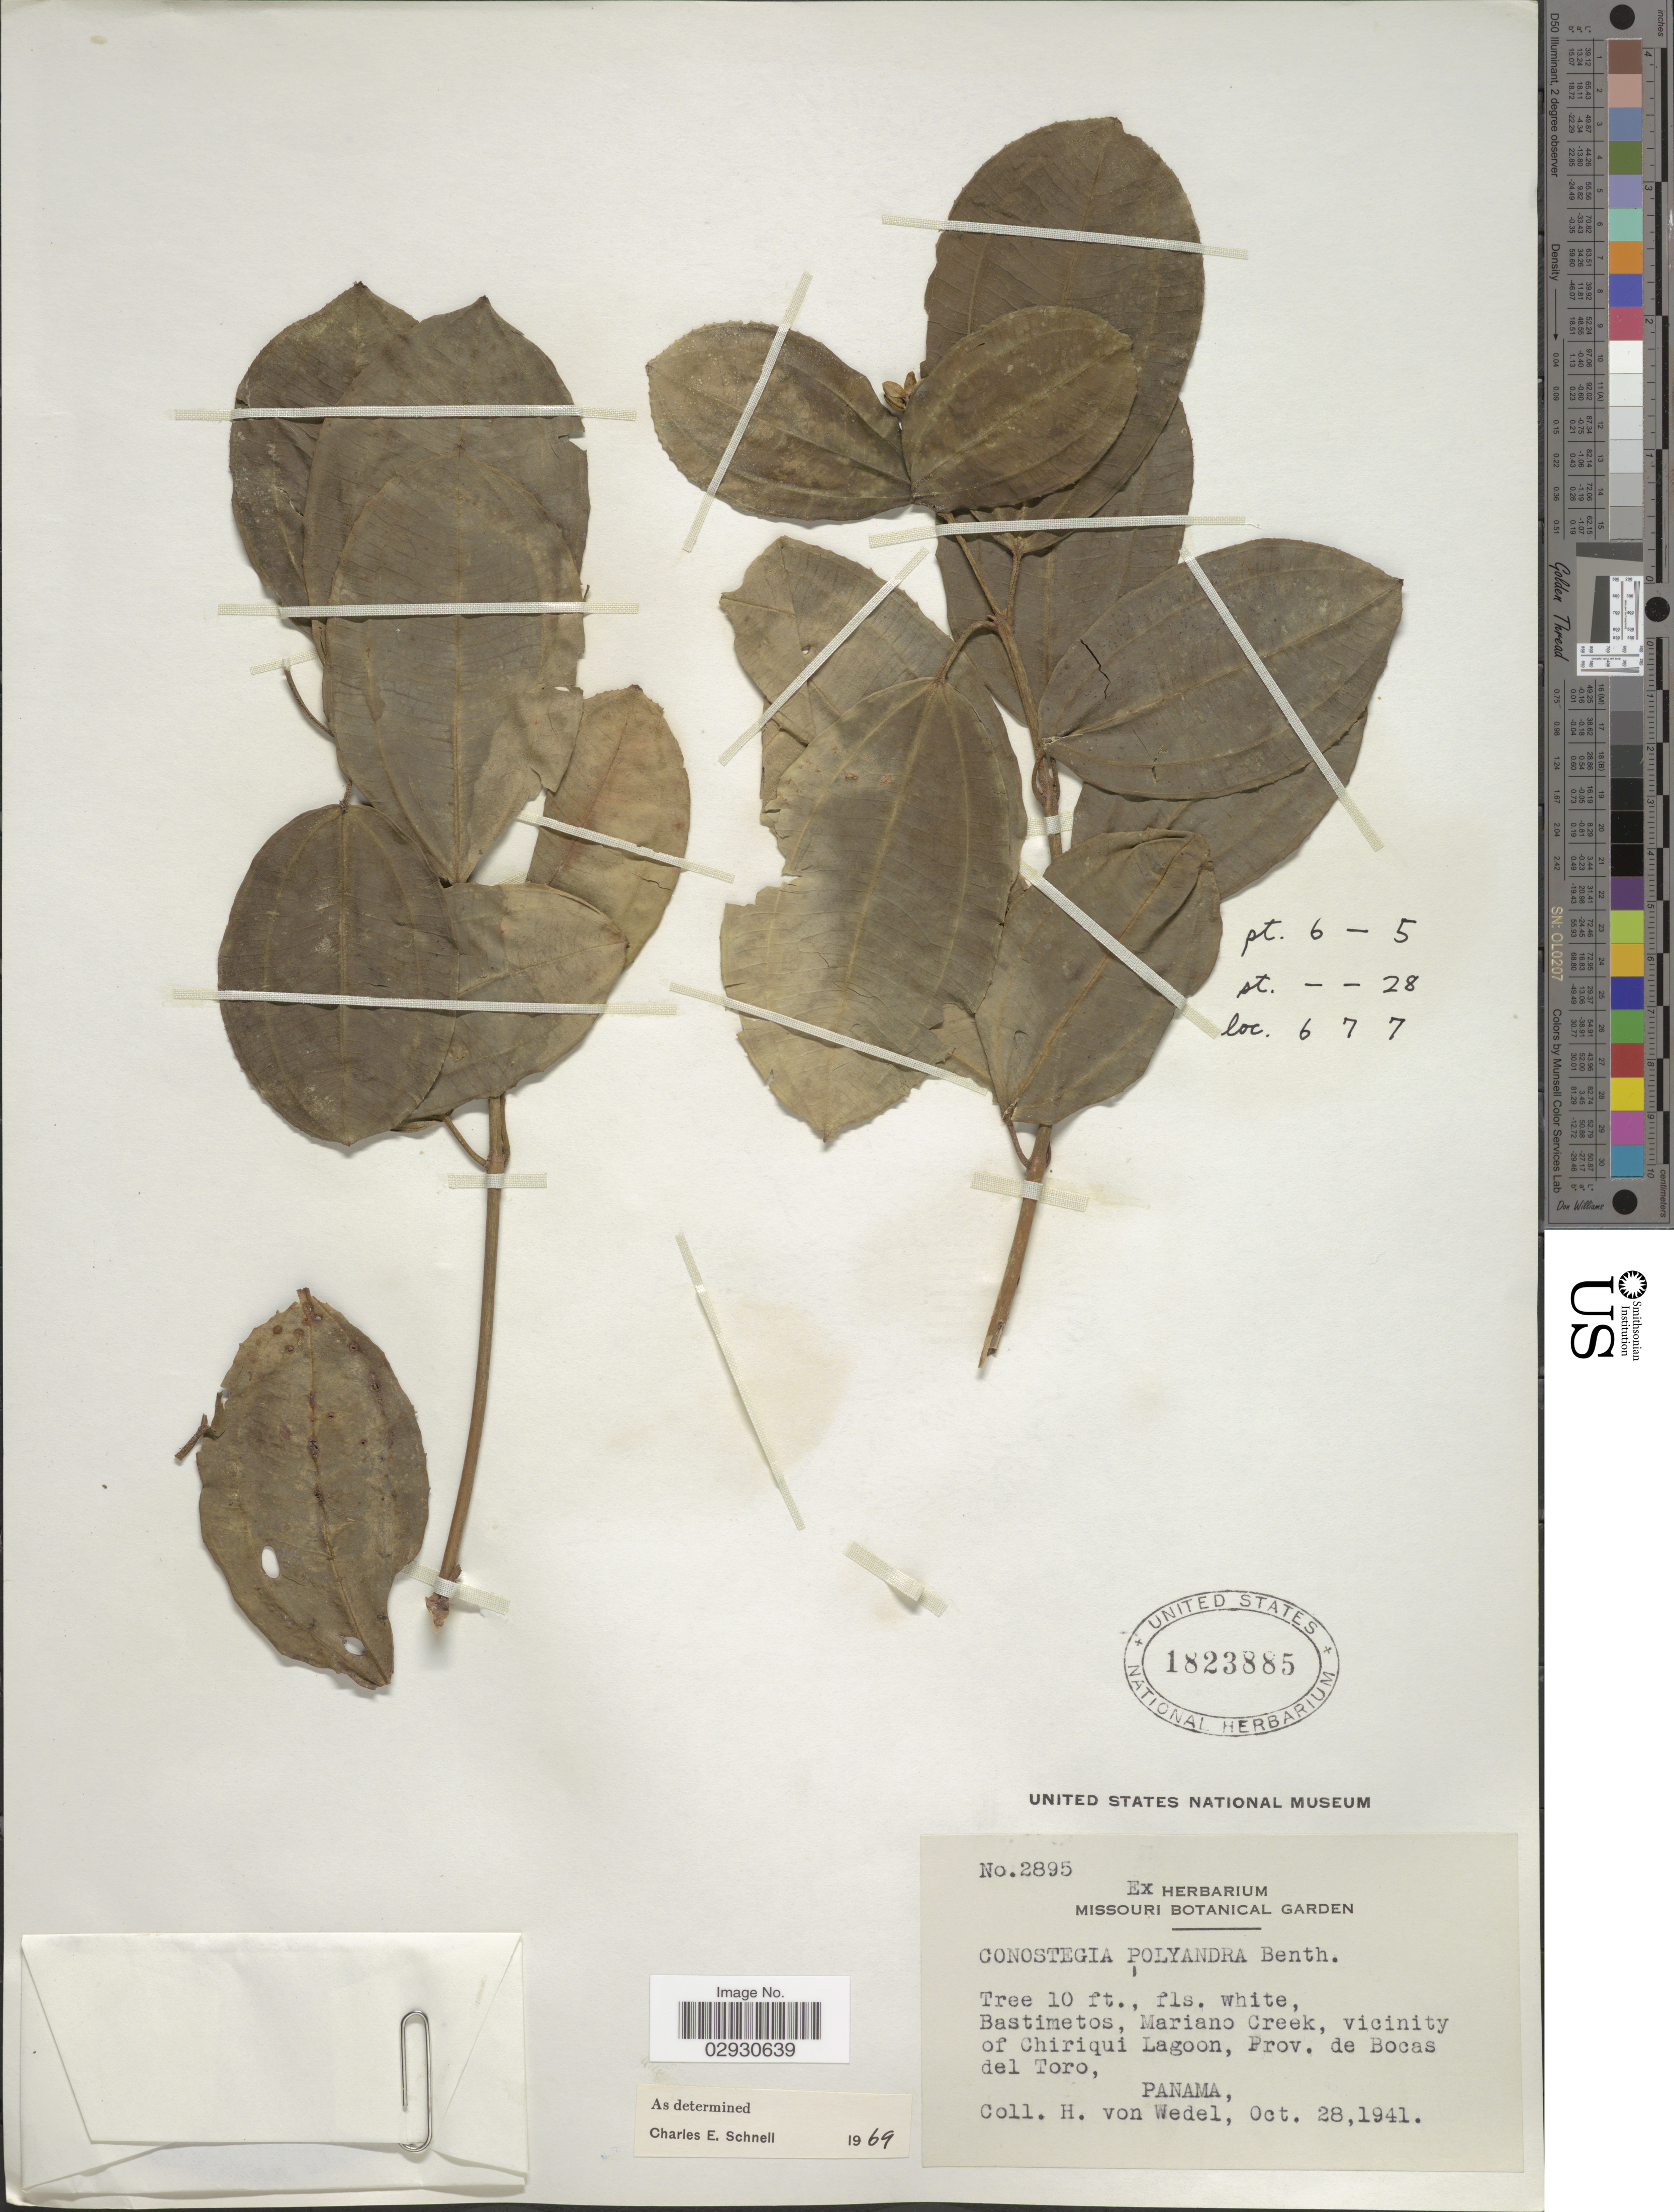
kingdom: Plantae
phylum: Tracheophyta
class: Magnoliopsida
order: Myrtales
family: Melastomataceae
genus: Conostegia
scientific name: Conostegia polyandra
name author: Benth.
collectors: H. von Wedel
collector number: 2895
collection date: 1941-10-28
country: Panama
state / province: Bocas del Toro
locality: Bastimetos, Mariano Creek, Vicinity of Chiriqui Lagoon.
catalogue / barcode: US 1823885